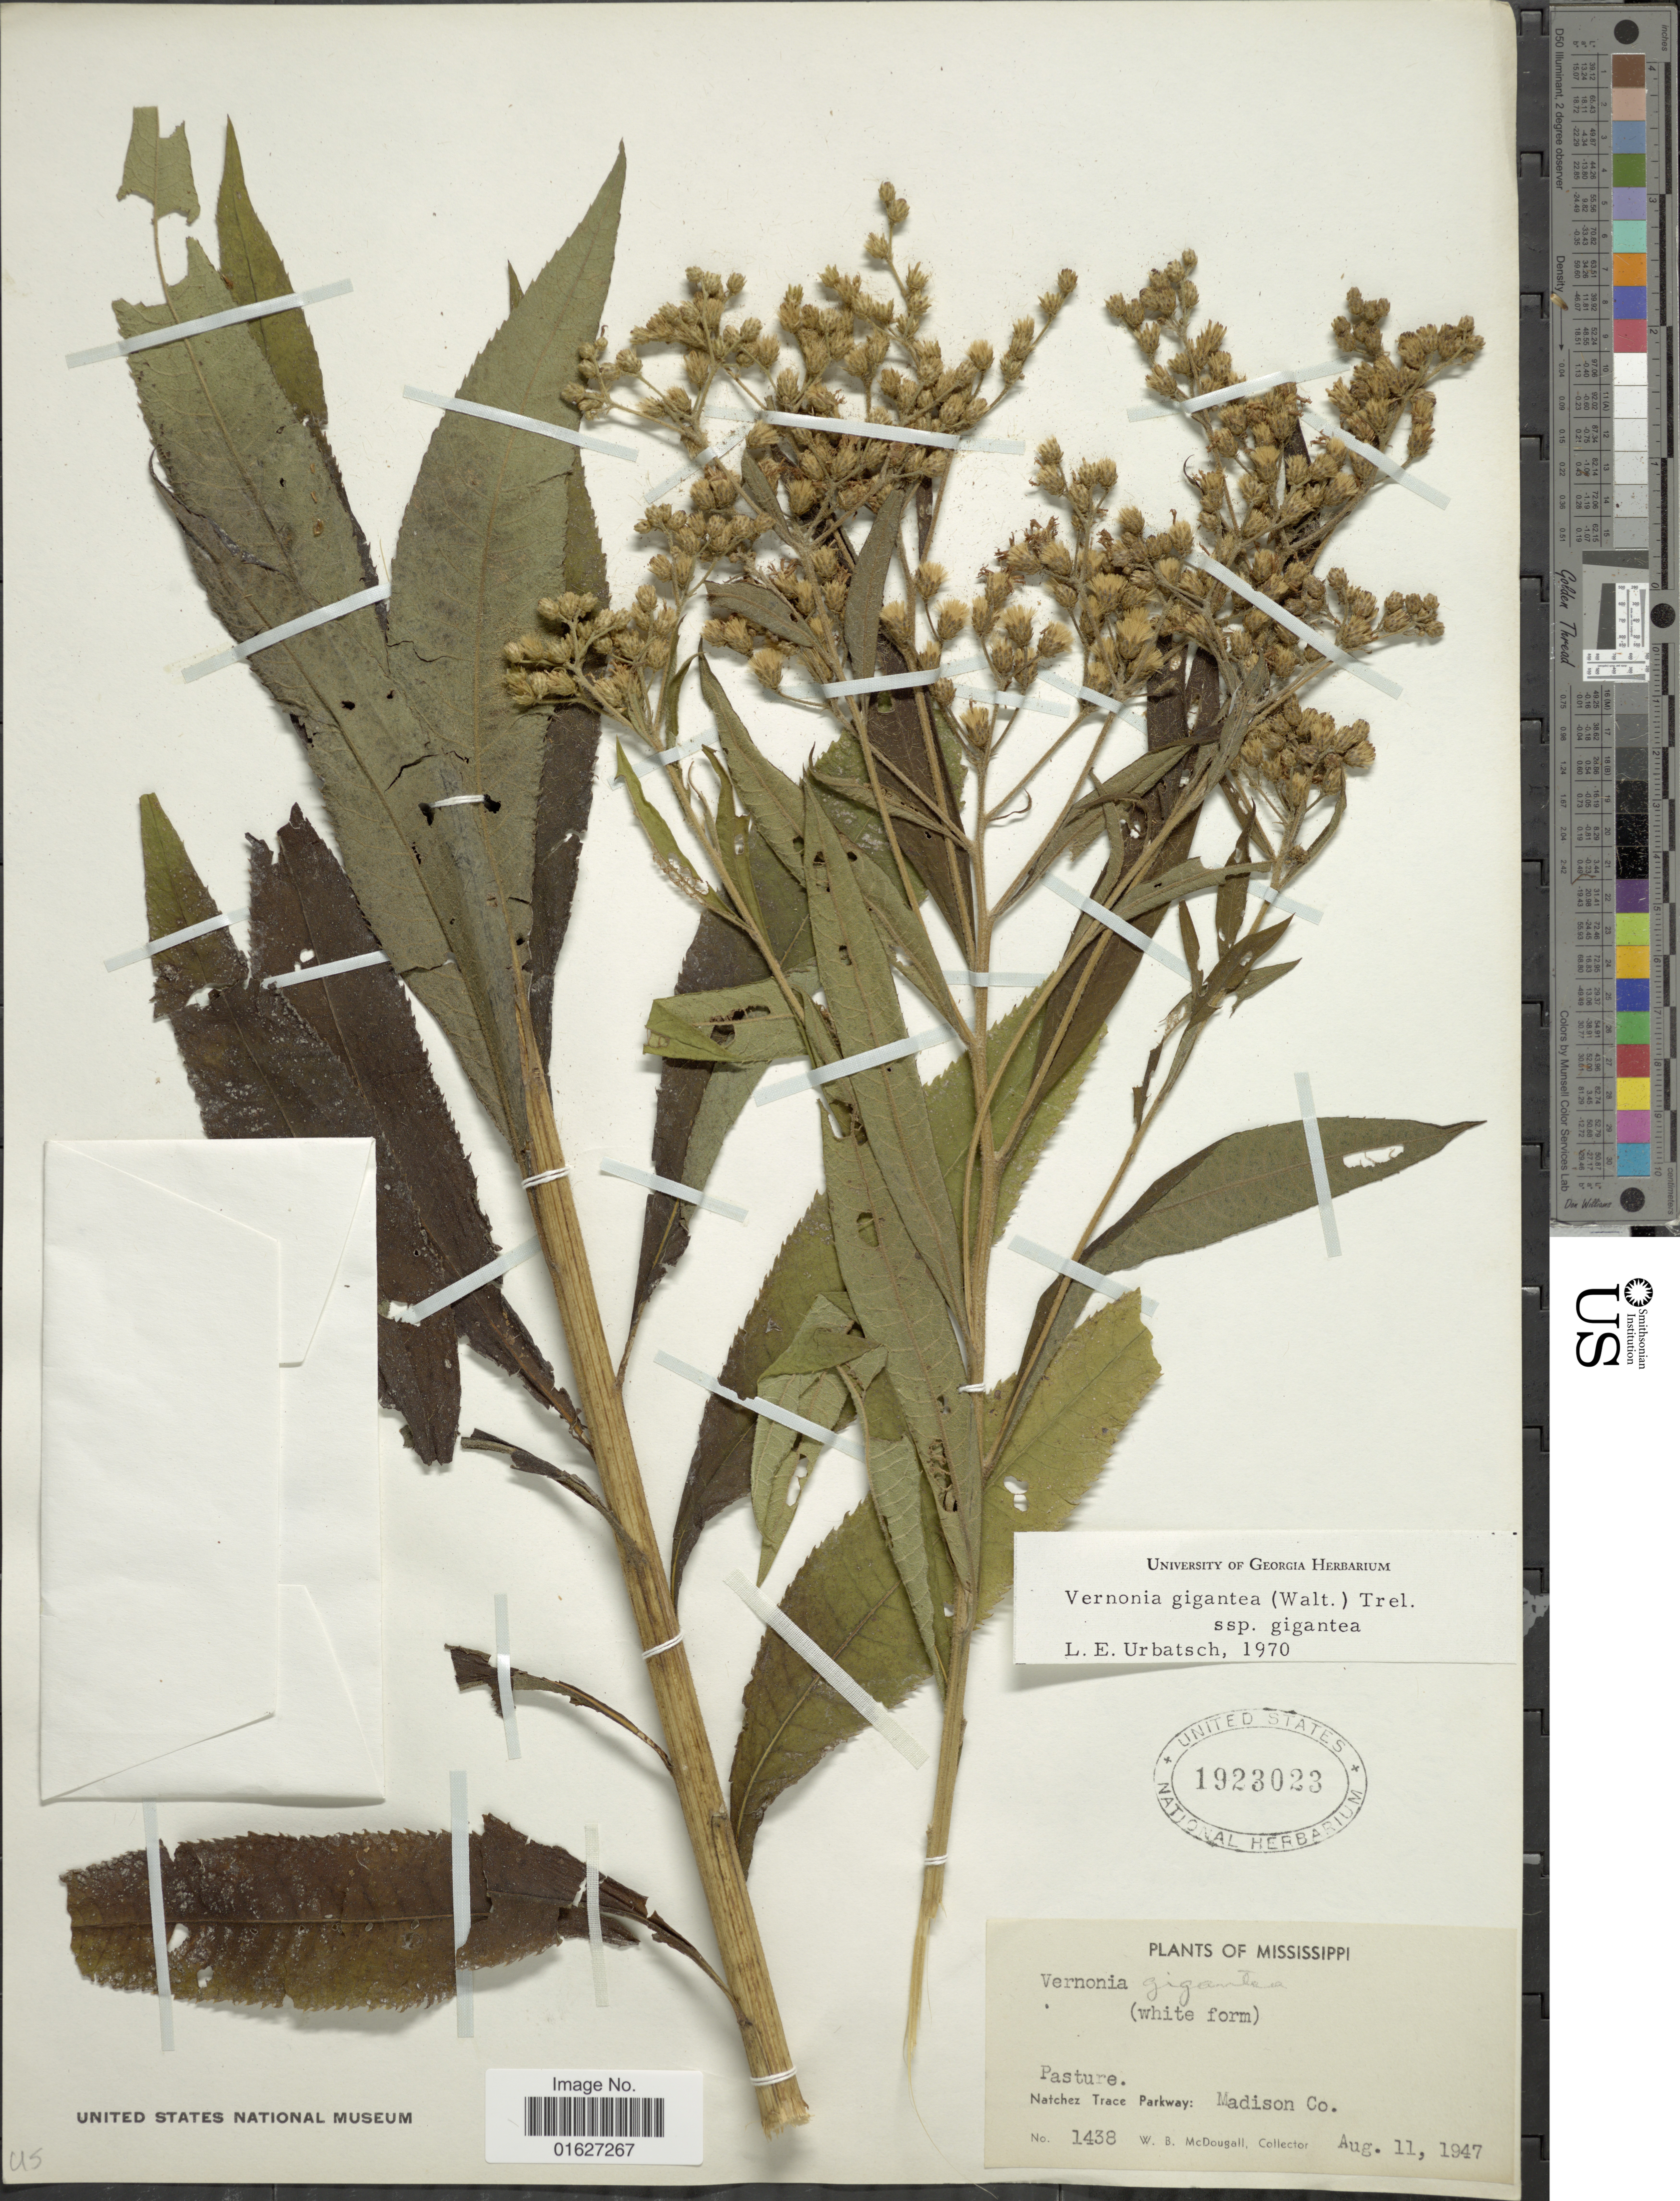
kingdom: Plantae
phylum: Tracheophyta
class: Magnoliopsida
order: Asterales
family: Asteraceae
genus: Vernonia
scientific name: Vernonia gigantea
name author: (Walter) Trel.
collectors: W. B. McDougall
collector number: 1438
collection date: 1947-08-11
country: United States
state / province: Mississippi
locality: Mississippi. Natchex Trace Parkway: Madison Co.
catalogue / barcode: US 1923023